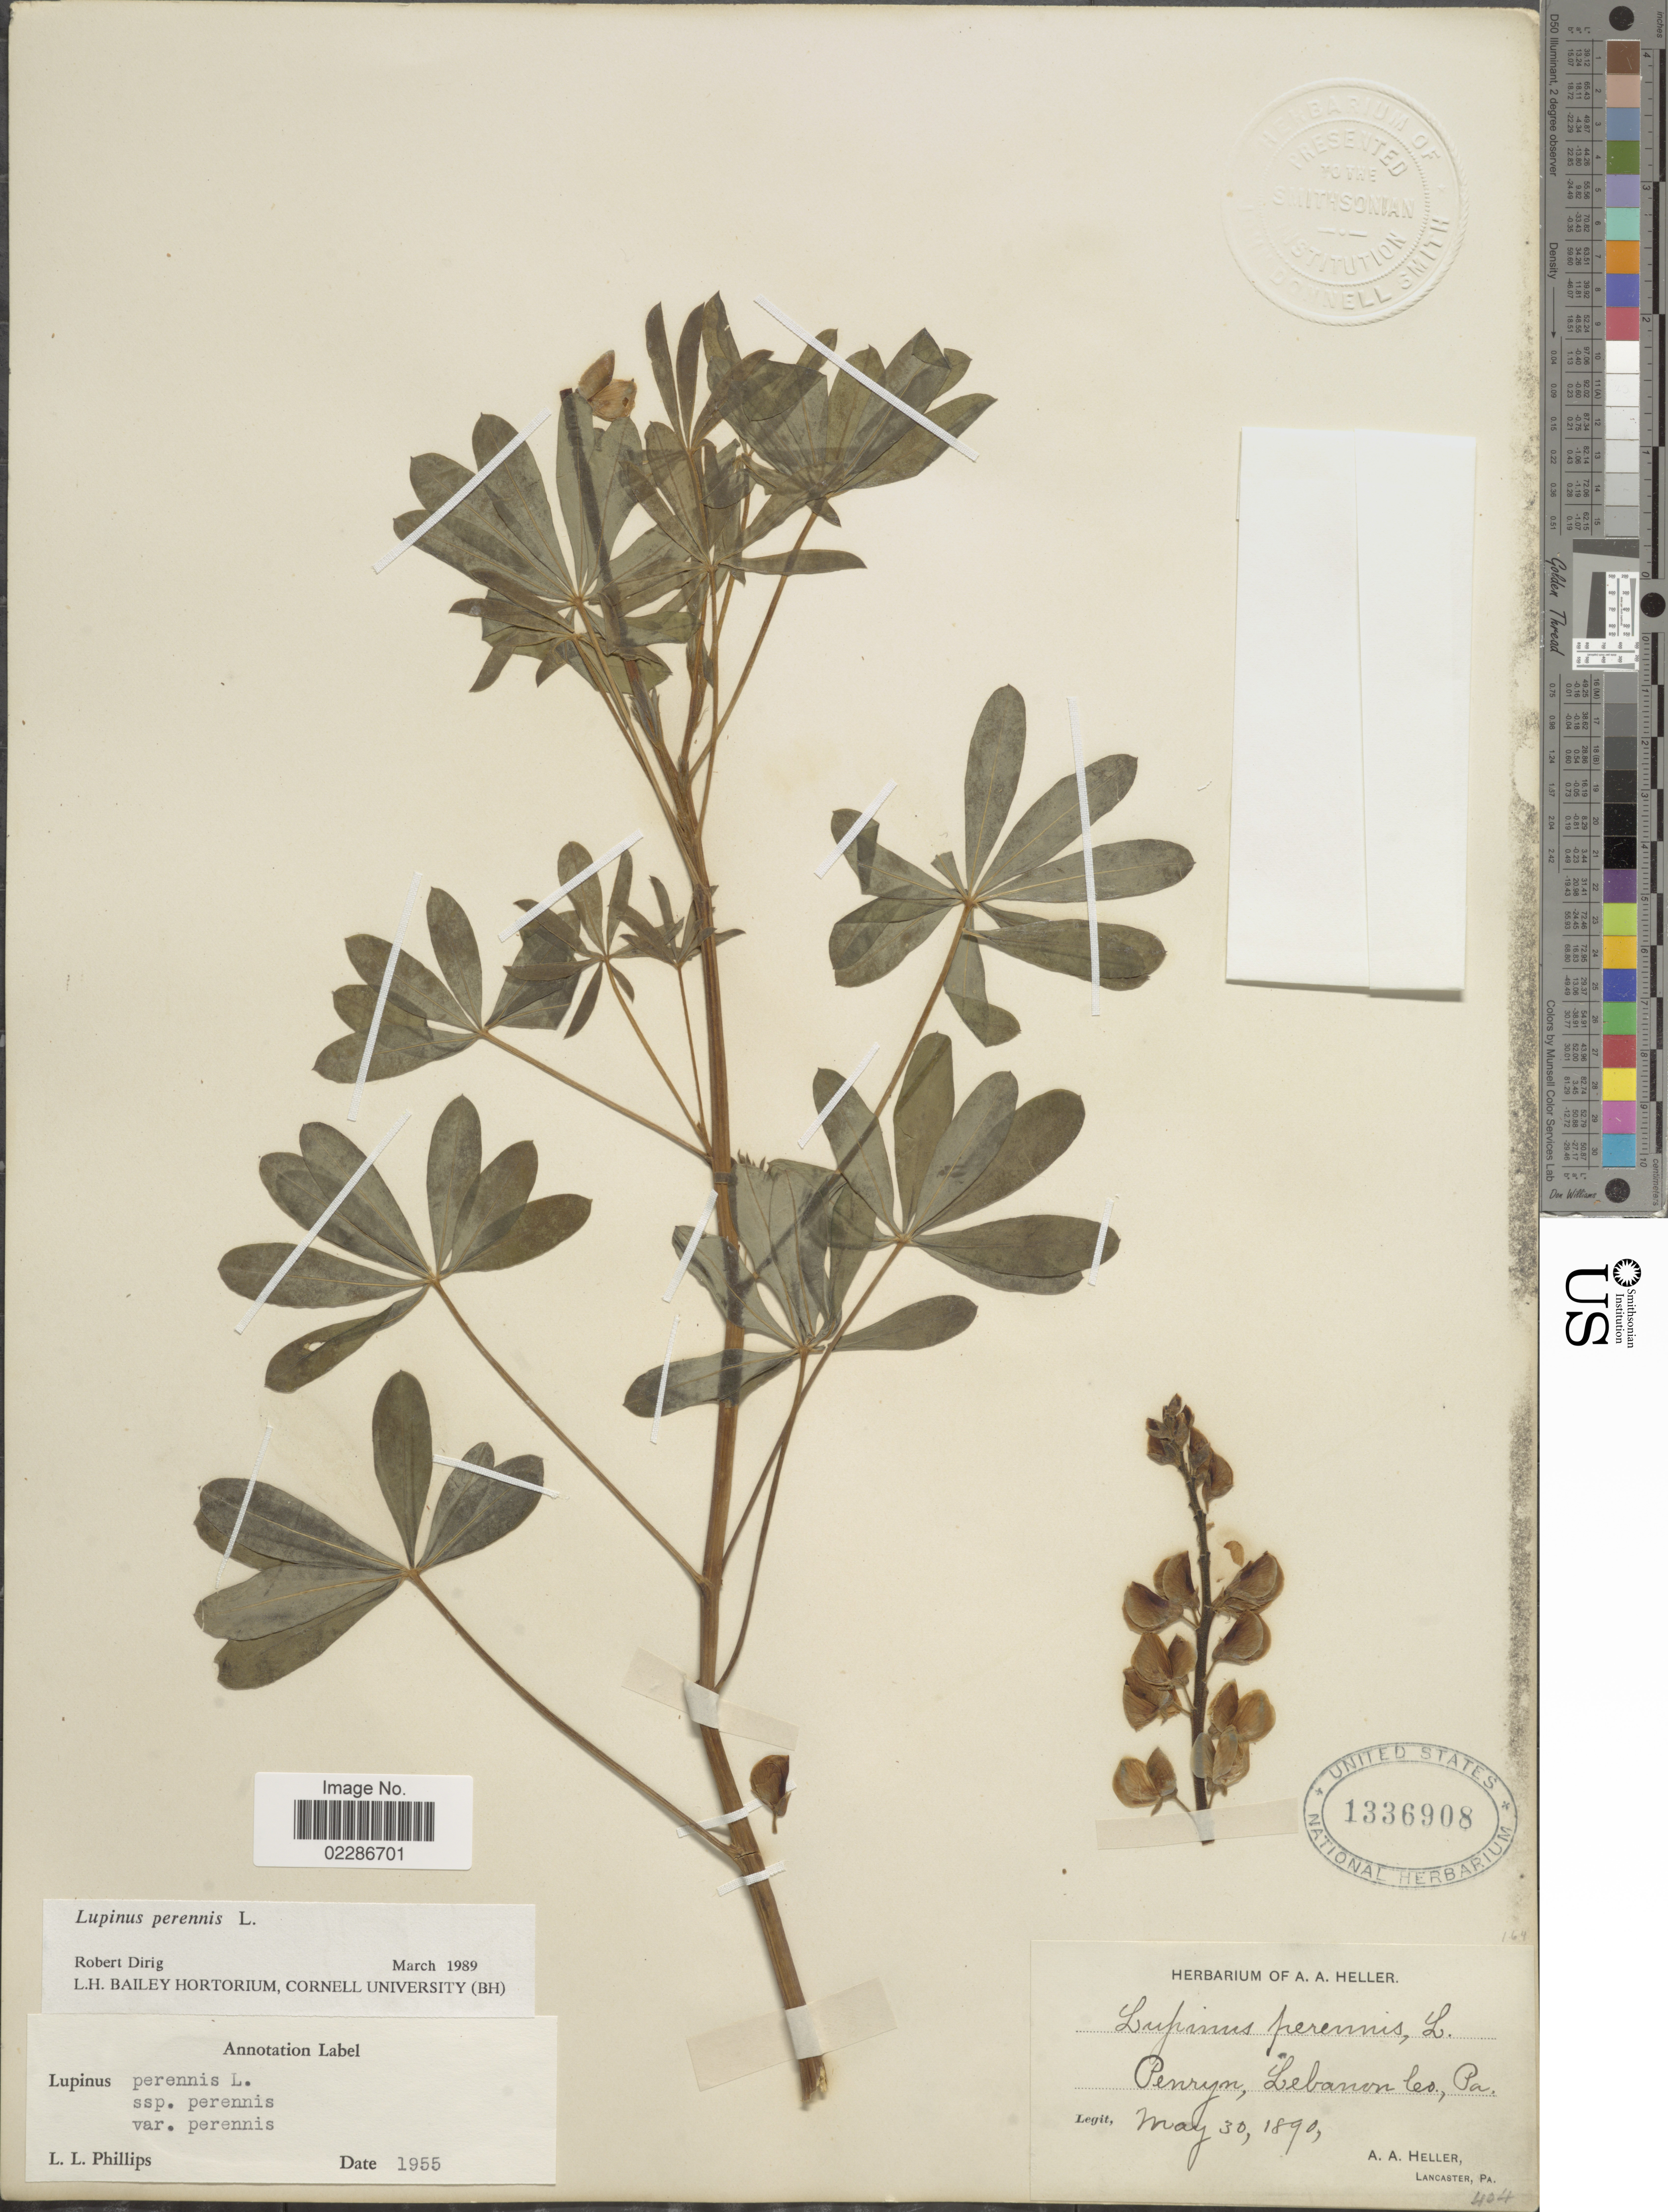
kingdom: Plantae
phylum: Tracheophyta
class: Magnoliopsida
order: Fabales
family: Fabaceae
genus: Lupinus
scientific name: Lupinus perennis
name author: L.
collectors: A. A. Heller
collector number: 404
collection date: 1890-05-30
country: United States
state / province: Pennsylvania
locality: Penryn, Lebanon Co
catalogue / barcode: US 1336908